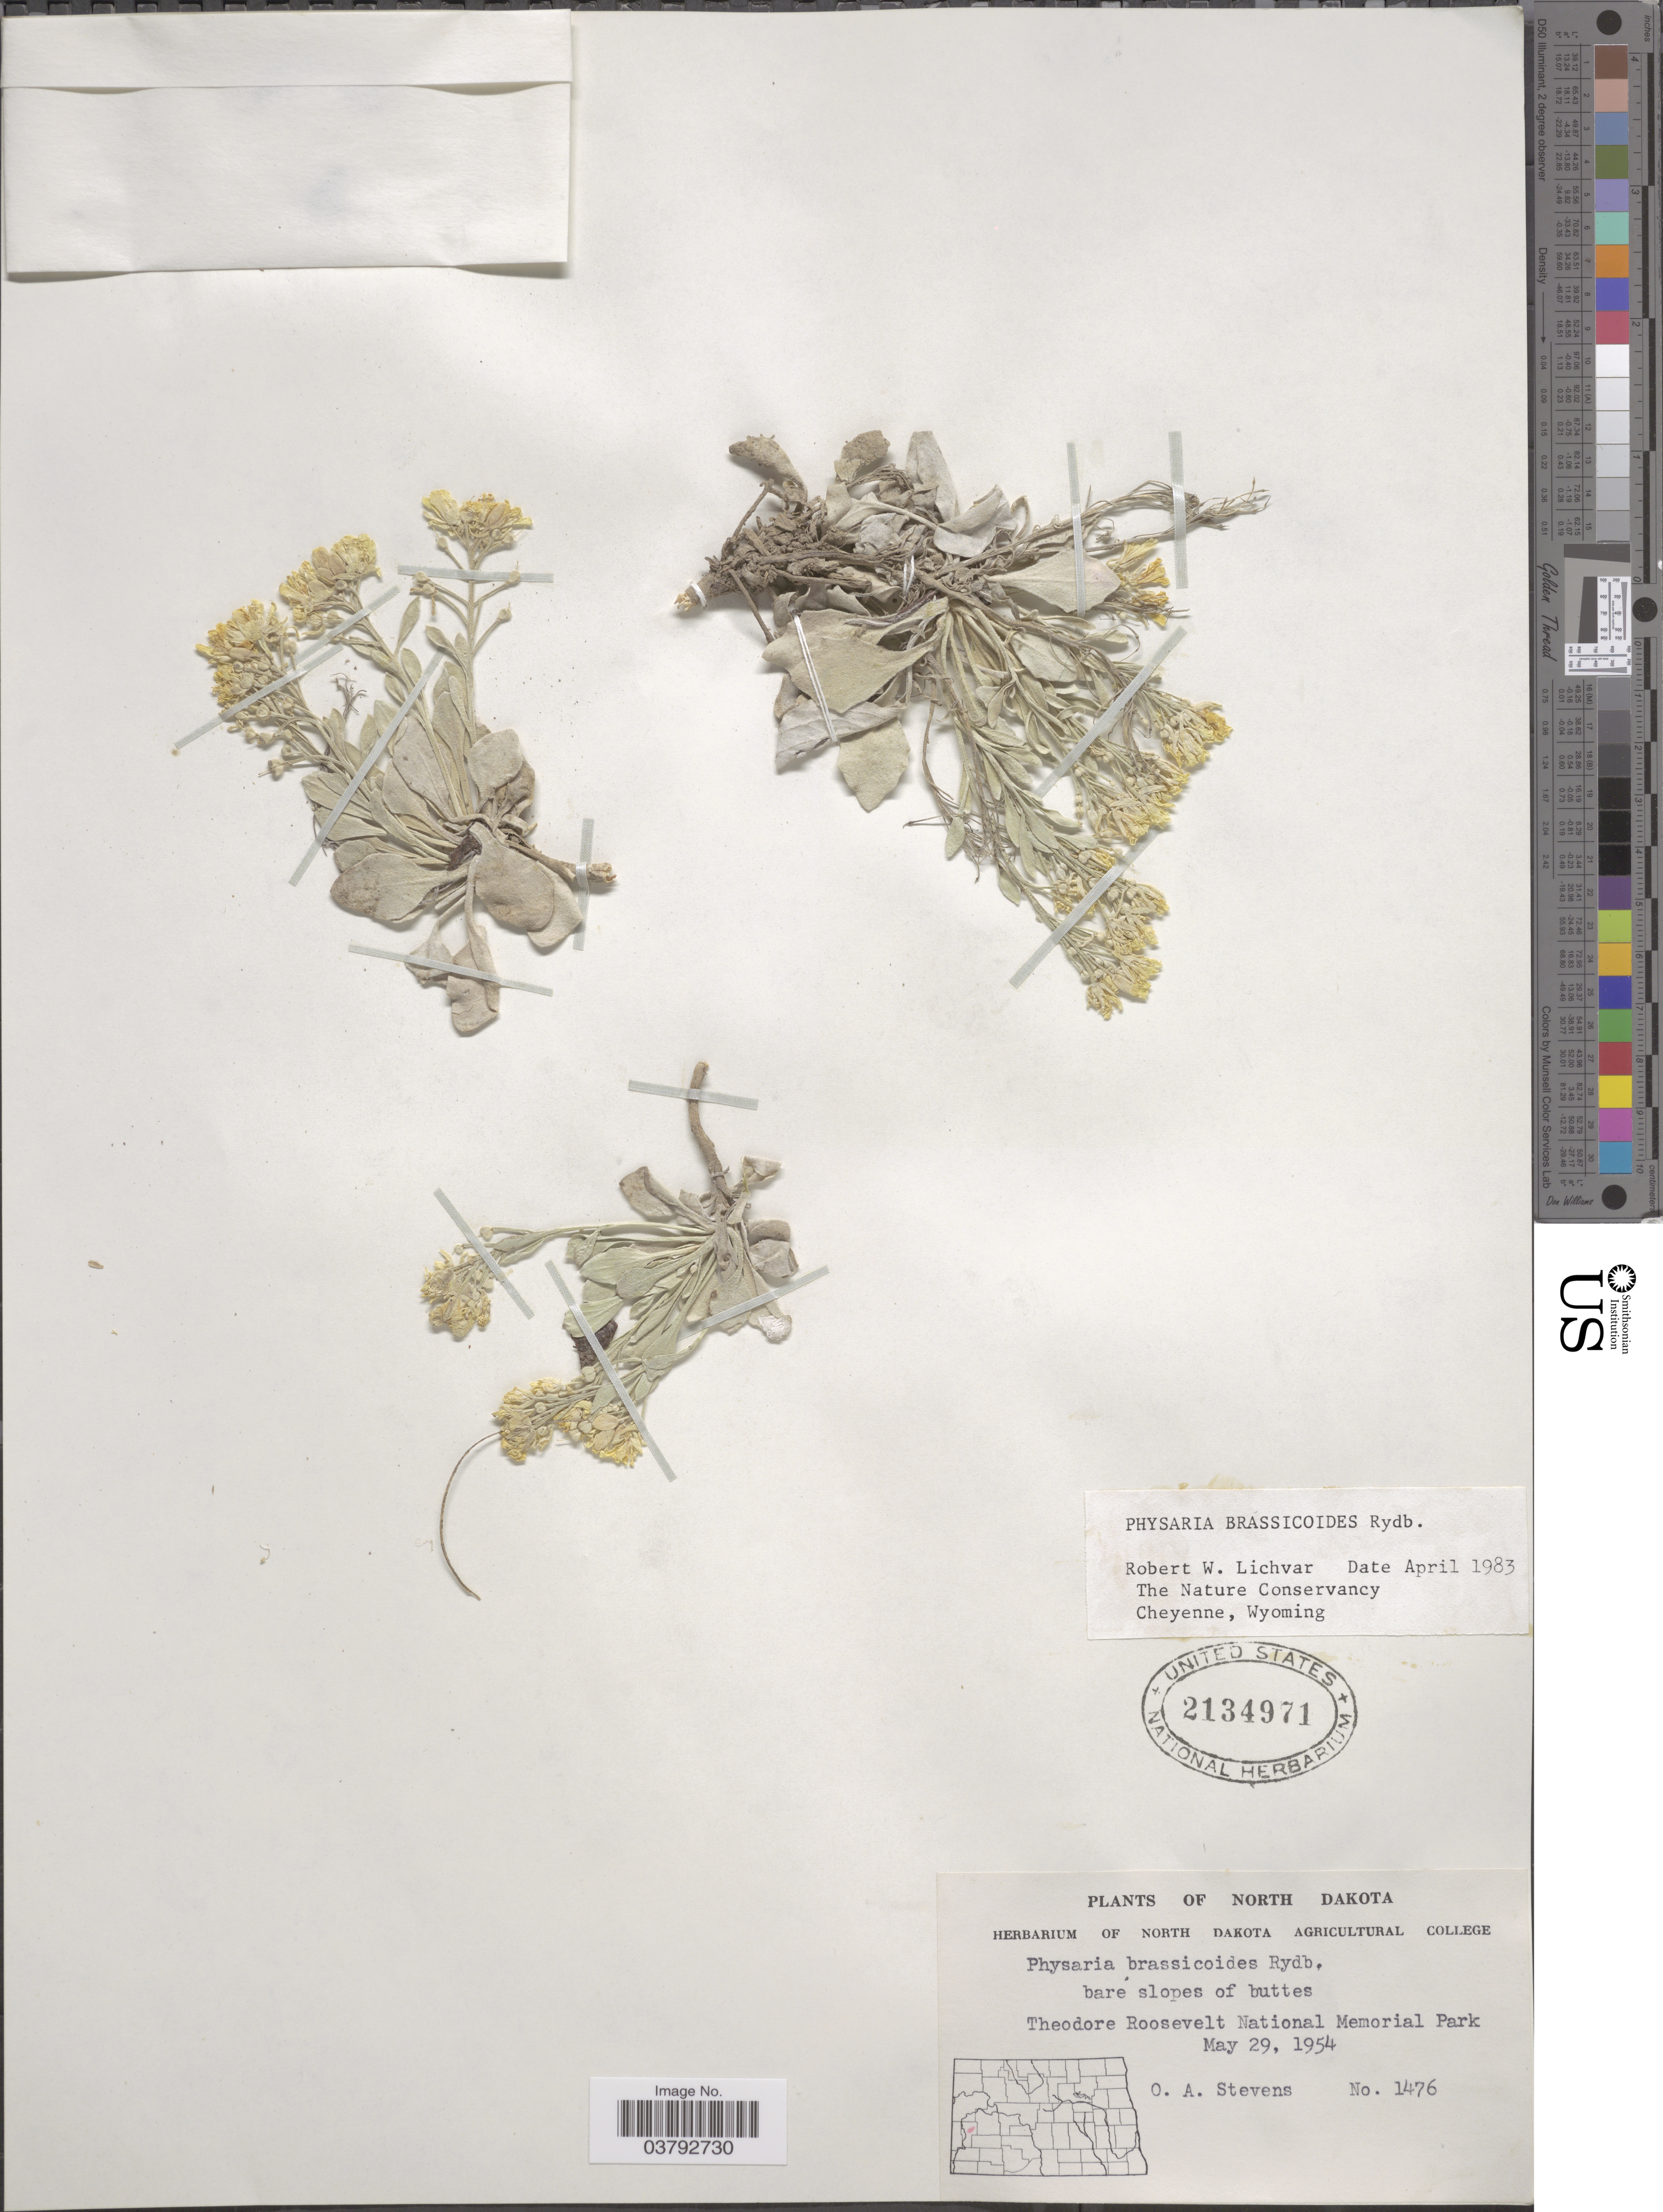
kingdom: Plantae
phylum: Tracheophyta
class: Magnoliopsida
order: Brassicales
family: Brassicaceae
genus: Physaria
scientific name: Physaria brassicoides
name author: Rydb.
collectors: O. A. Stevens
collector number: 1476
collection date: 1954-05-29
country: United States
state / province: North Dakota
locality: Theodore Roosevelt National Memorial Park.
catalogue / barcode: US 2134971